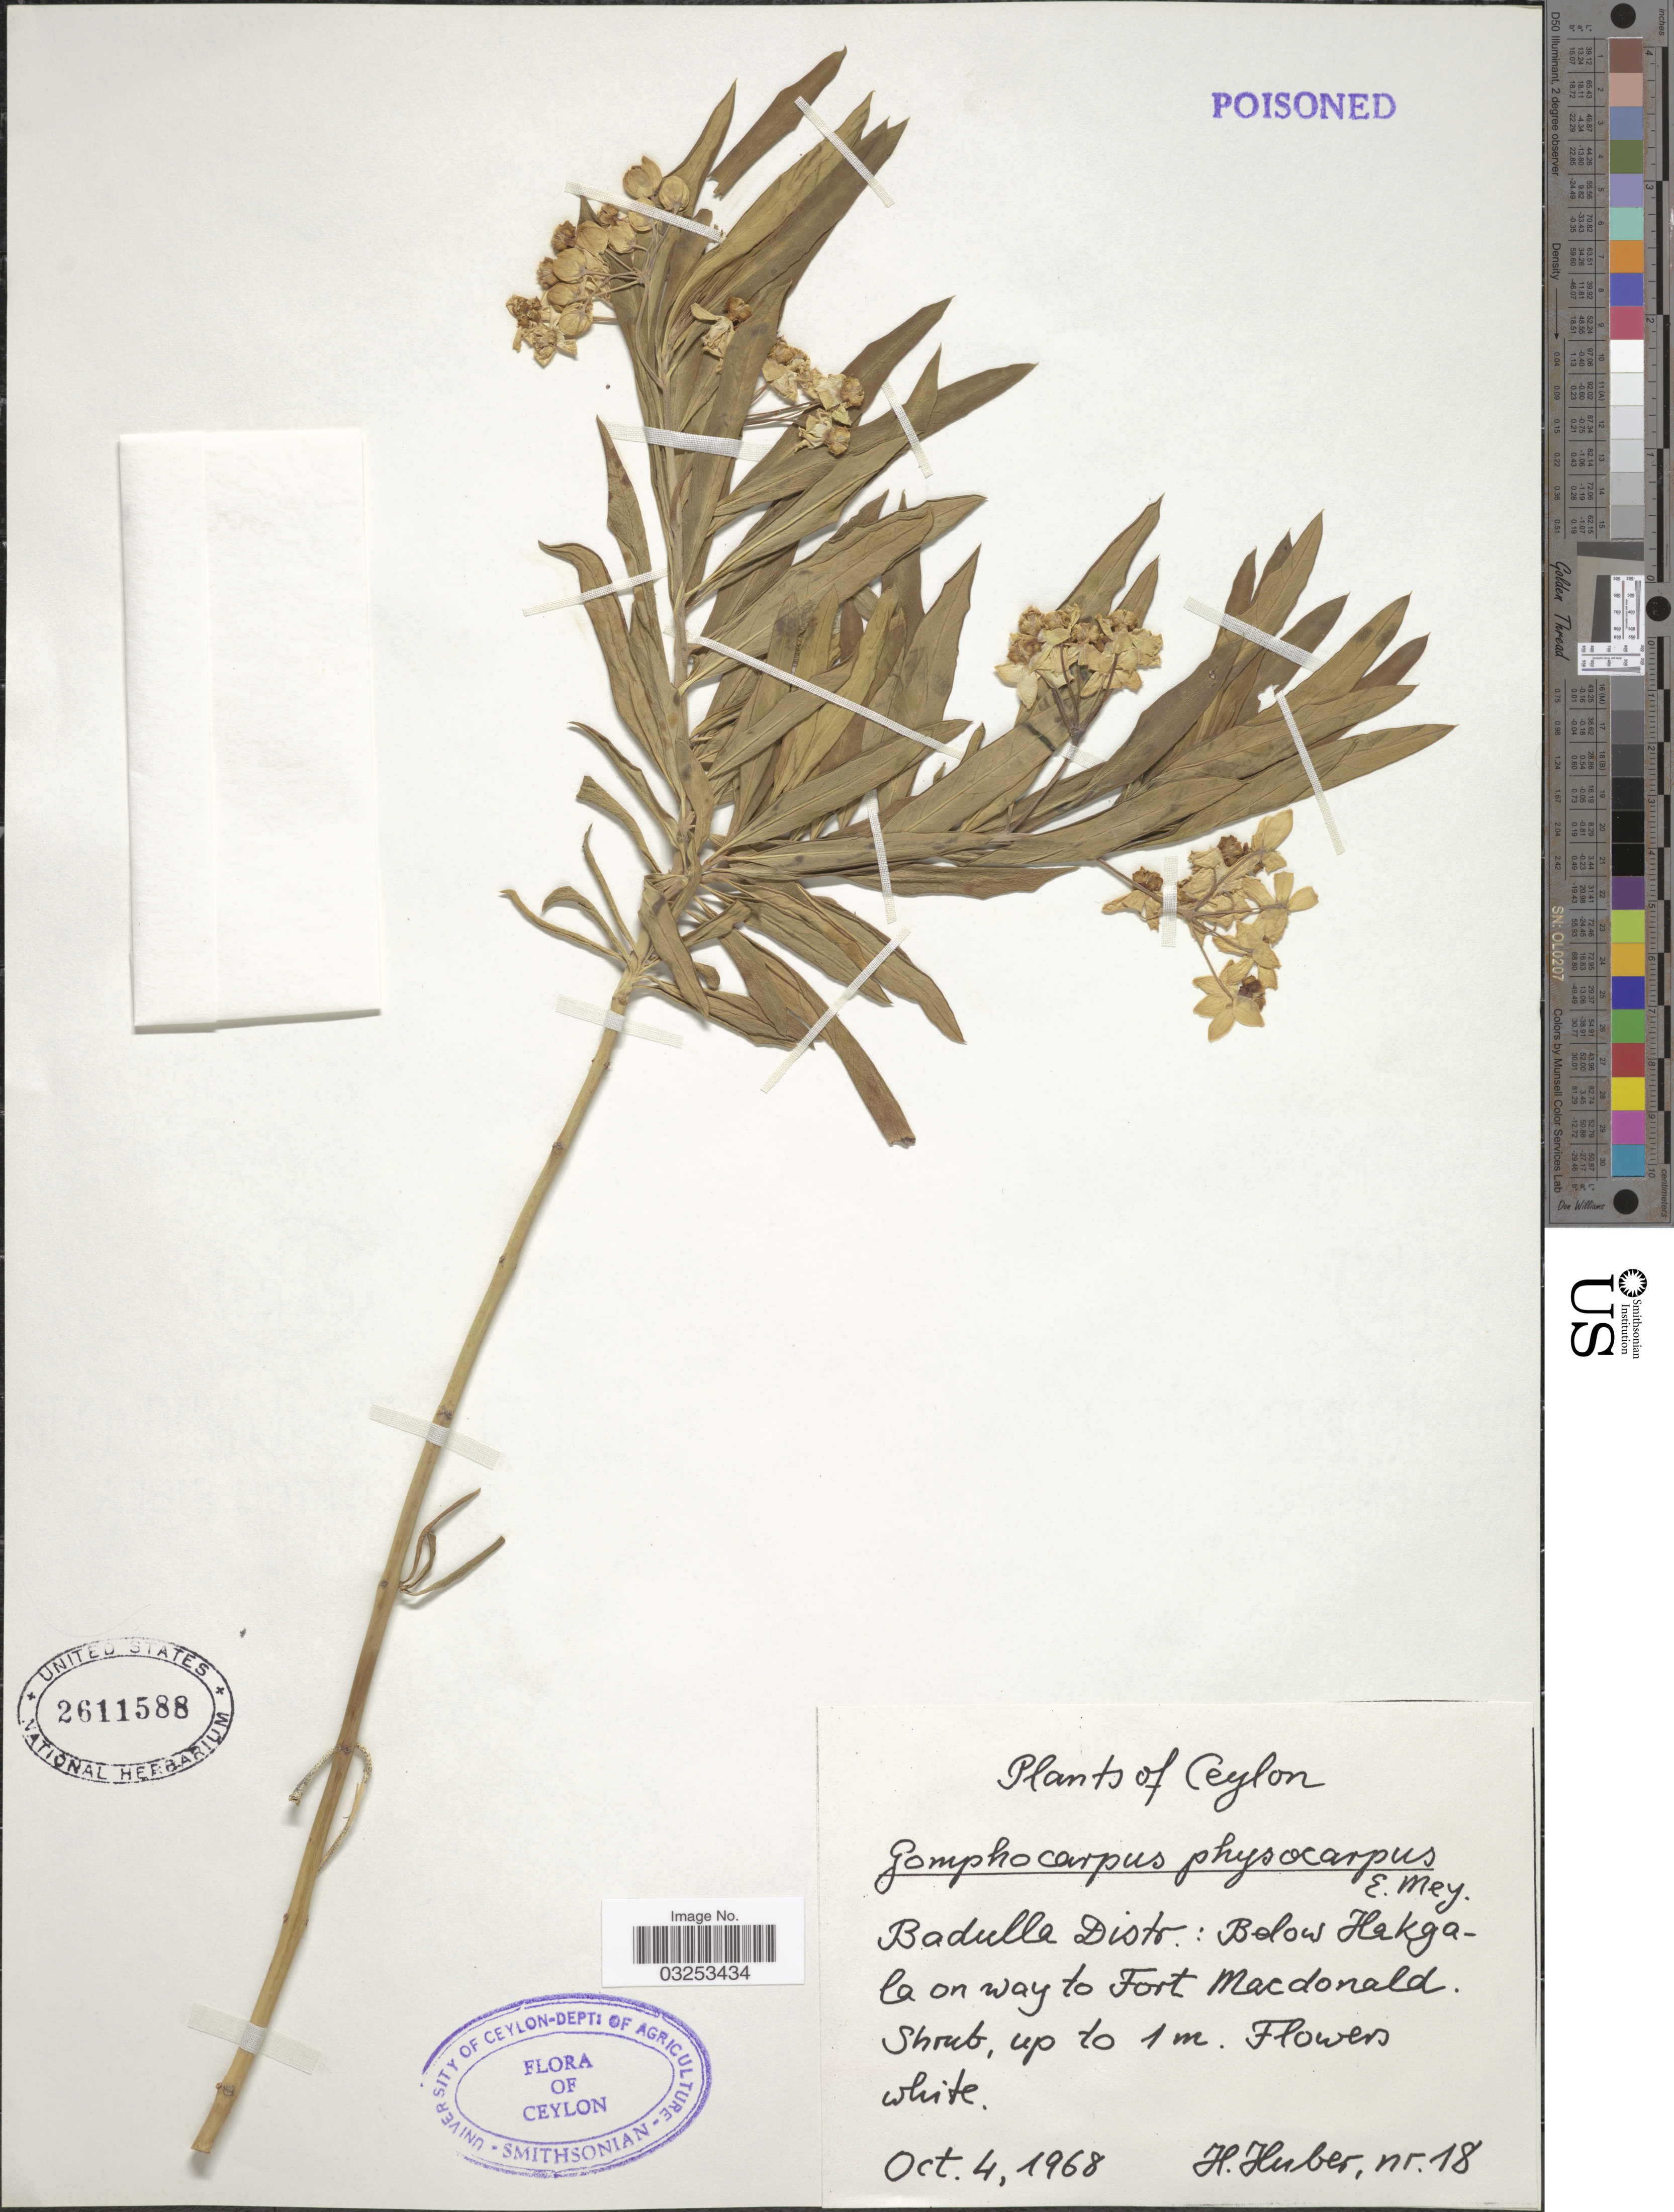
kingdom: Plantae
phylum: Tracheophyta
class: Magnoliopsida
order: Gentianales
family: Apocynaceae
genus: Gomphocarpus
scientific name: Gomphocarpus physocarpus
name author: E. Mey.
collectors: H. Huber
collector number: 18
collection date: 1968-10-04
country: Sri Lanka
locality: Ceylon. Badulla Distr.: Below Hakgala on way to Fort Macdonald.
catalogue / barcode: US 2611588